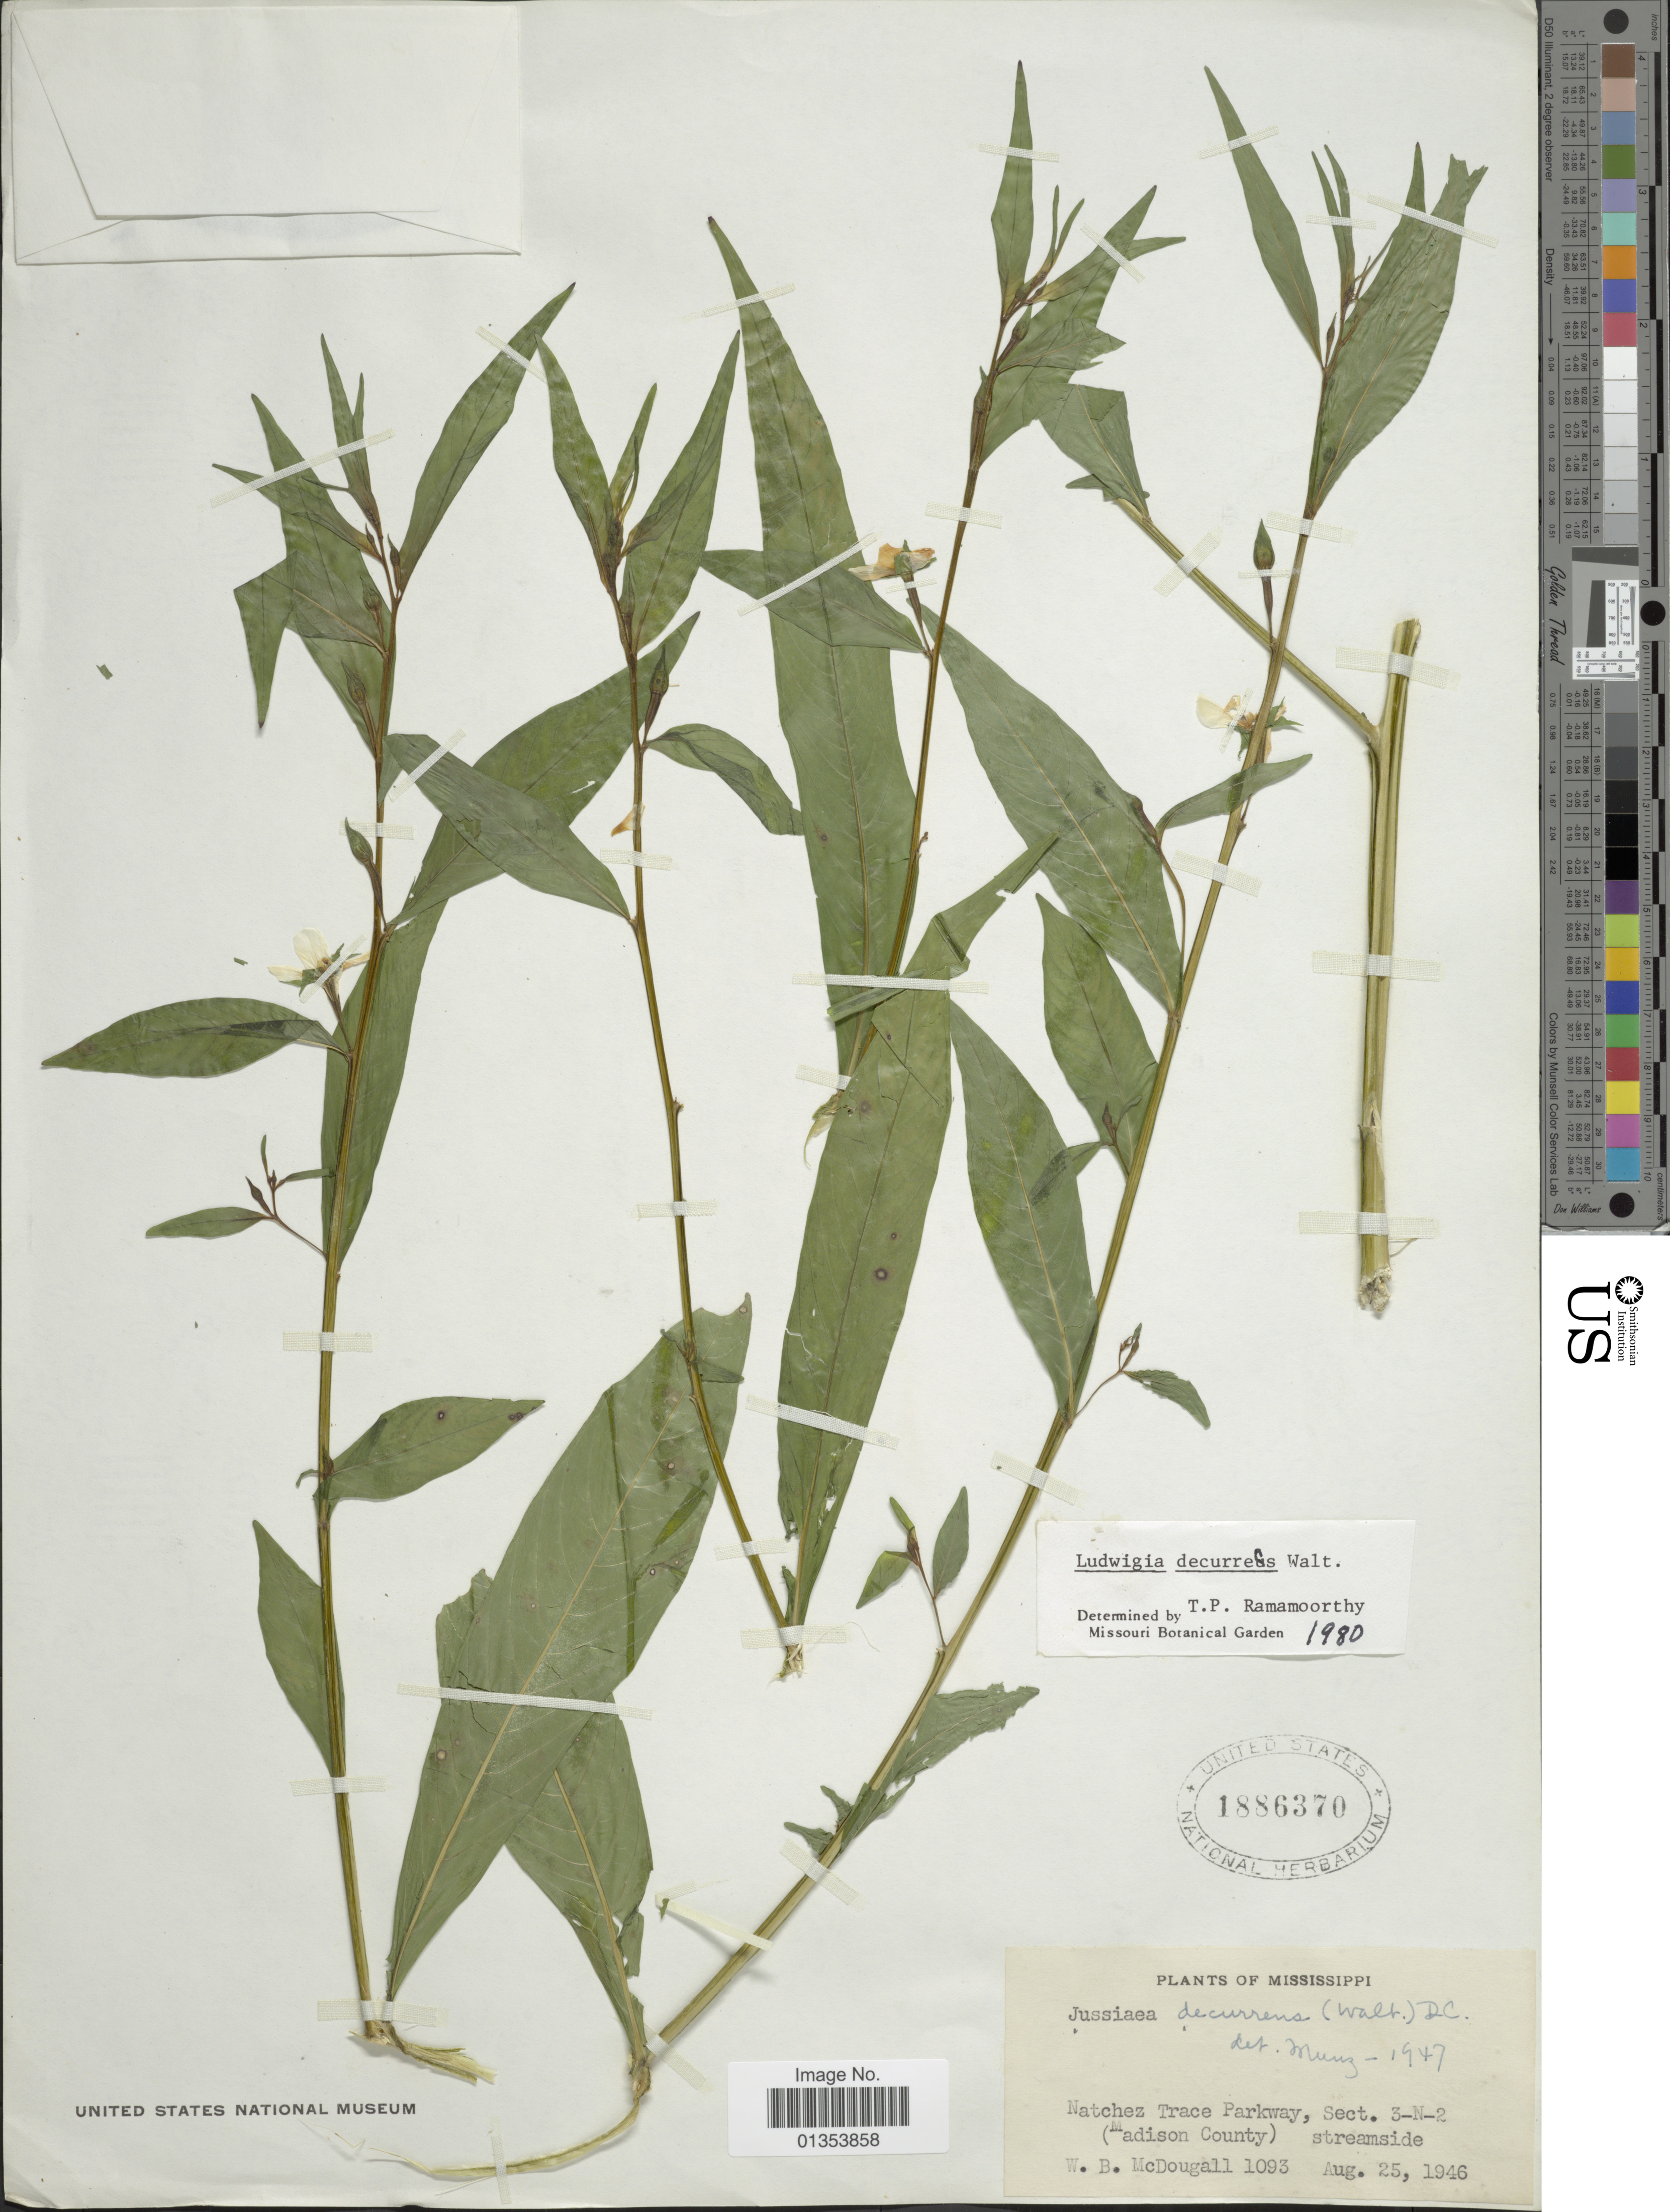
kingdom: Plantae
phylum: Tracheophyta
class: Magnoliopsida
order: Myrtales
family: Onagraceae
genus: Ludwigia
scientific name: Ludwigia decurrens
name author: Walter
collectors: W. B. McDougall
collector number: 1093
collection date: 1946-08-25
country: United States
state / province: Mississippi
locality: Natchez Trace Parkway, Sect. 3-N-2 (Madison County)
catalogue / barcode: US 1886370